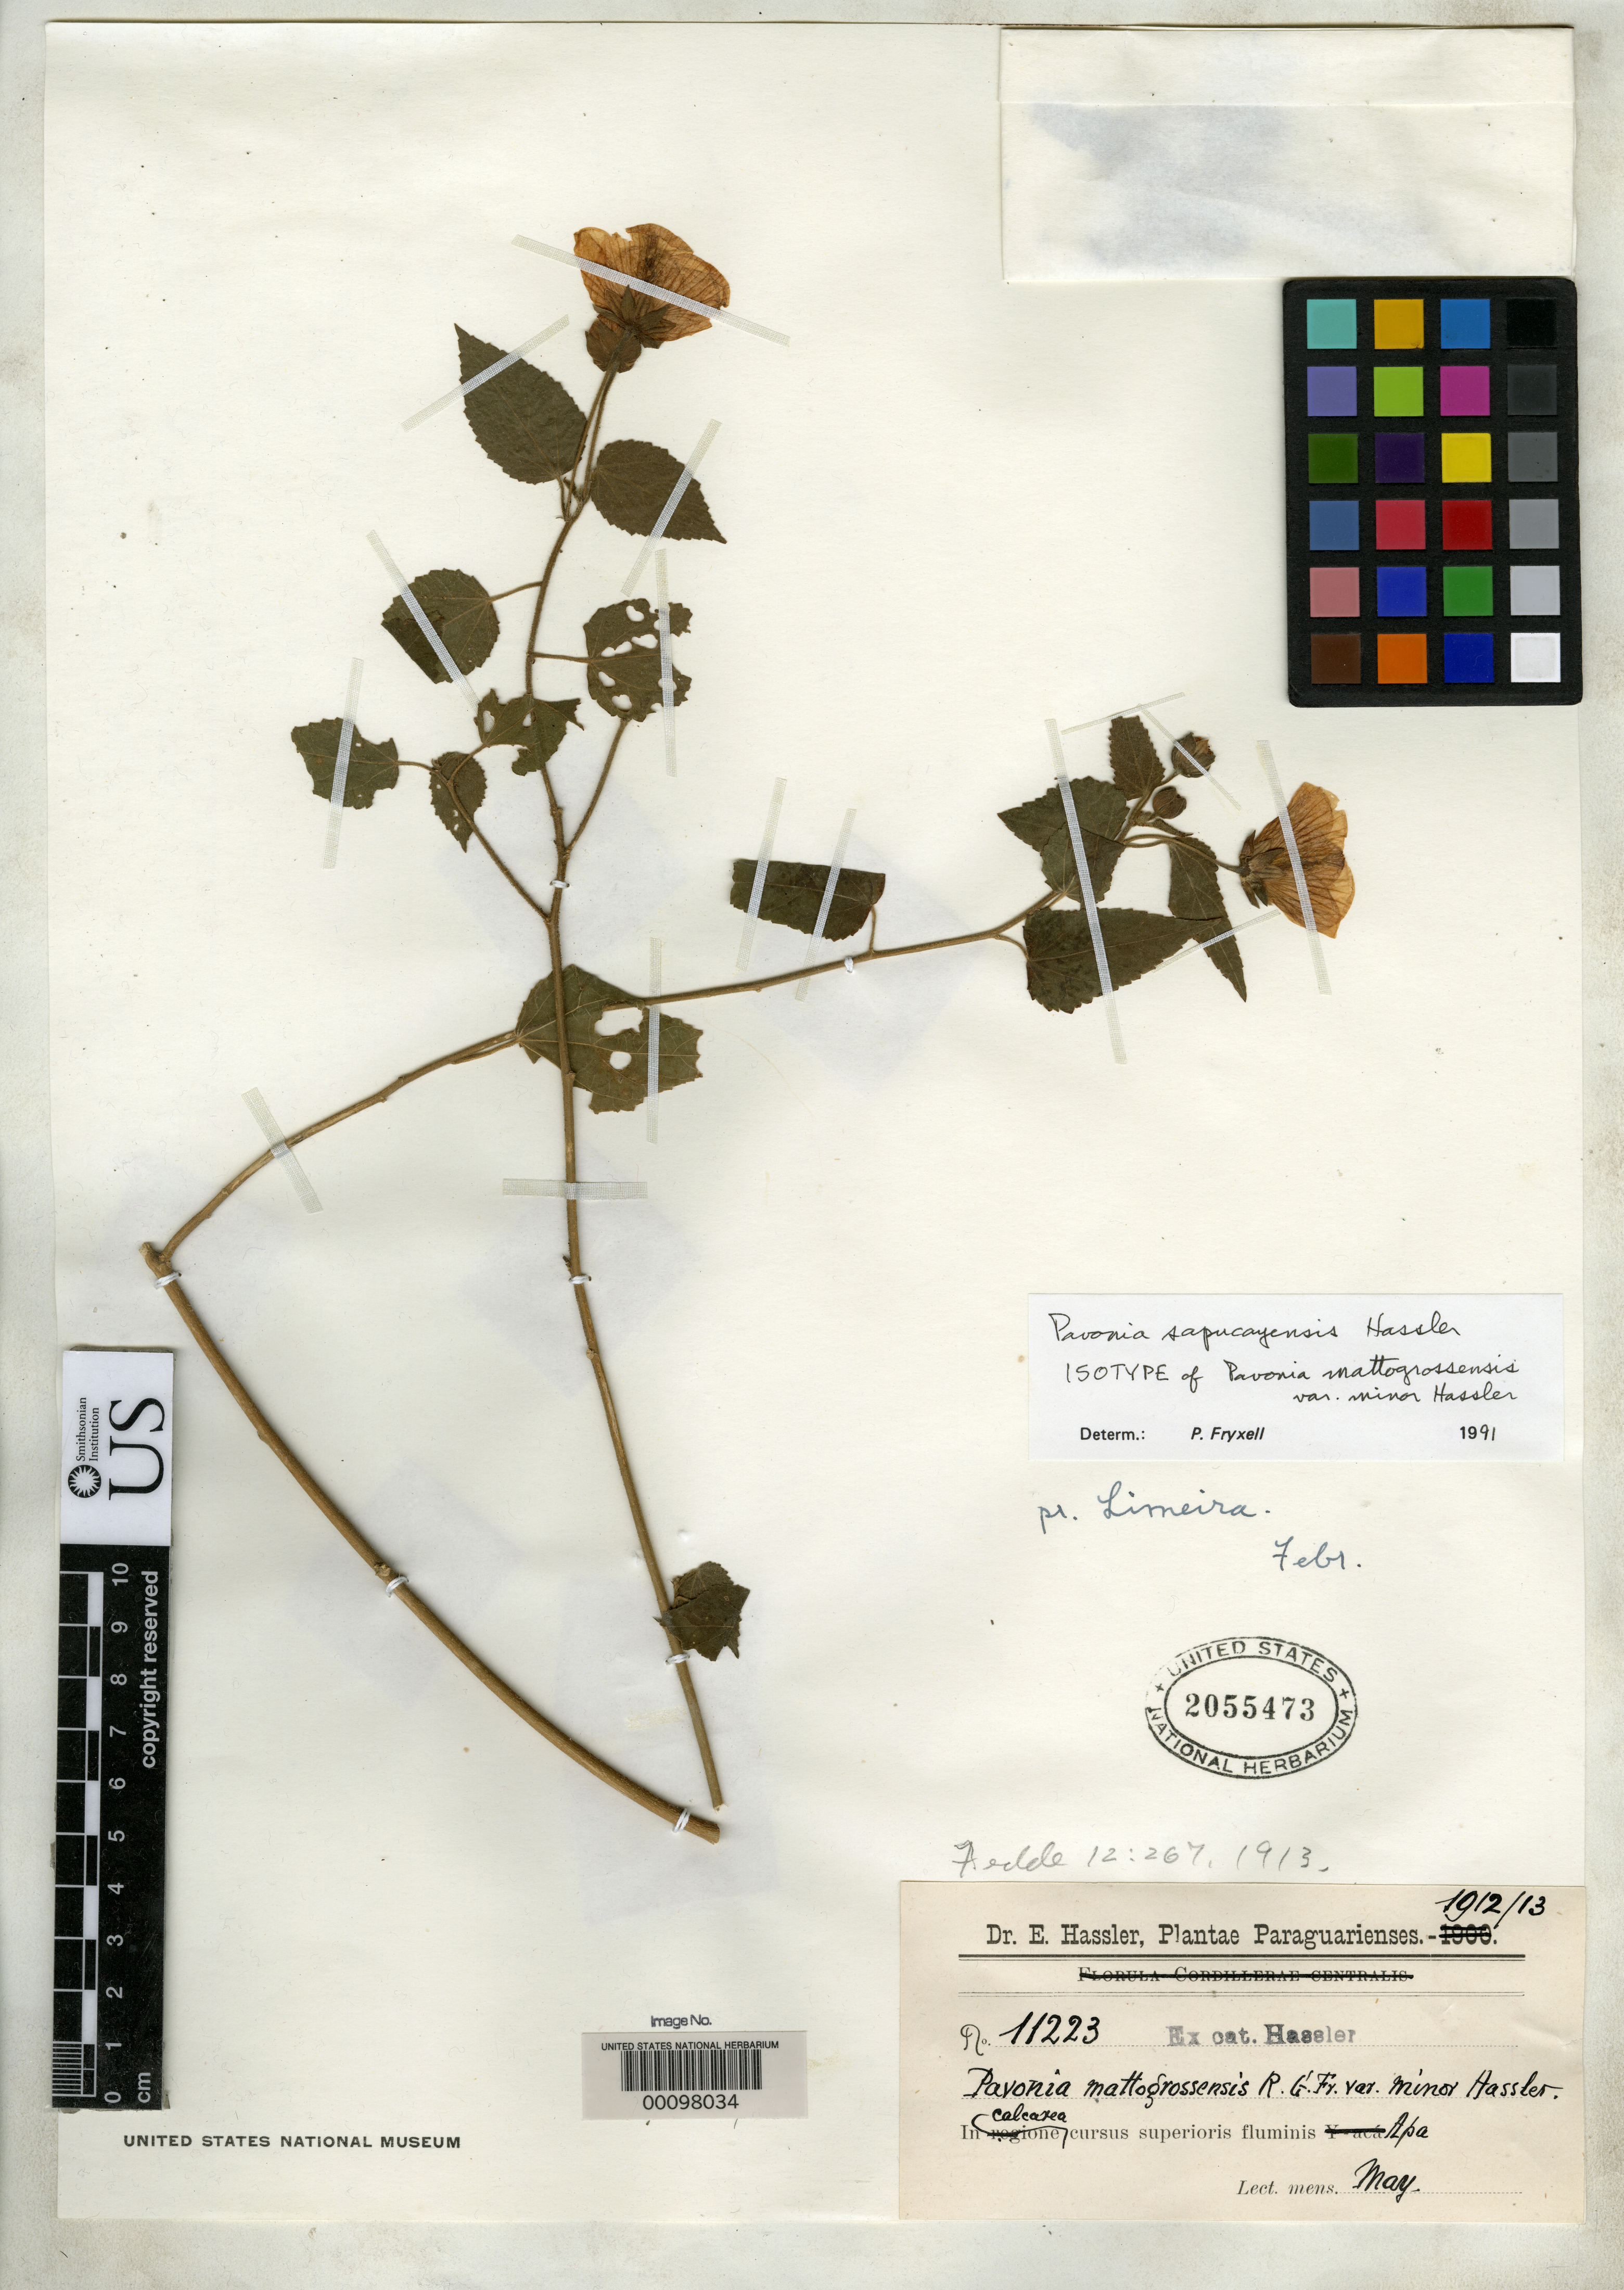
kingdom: Plantae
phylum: Tracheophyta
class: Magnoliopsida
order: Malvales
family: Malvaceae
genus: Pavonia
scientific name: Pavonia mattogrossensis var. minor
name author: Hassl.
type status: Isotype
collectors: E. Hassler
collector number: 11223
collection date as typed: May 1912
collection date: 1912-05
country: Paraguay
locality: In Calcarea cursus superioris fluminis Alpa.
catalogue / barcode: US 2055473